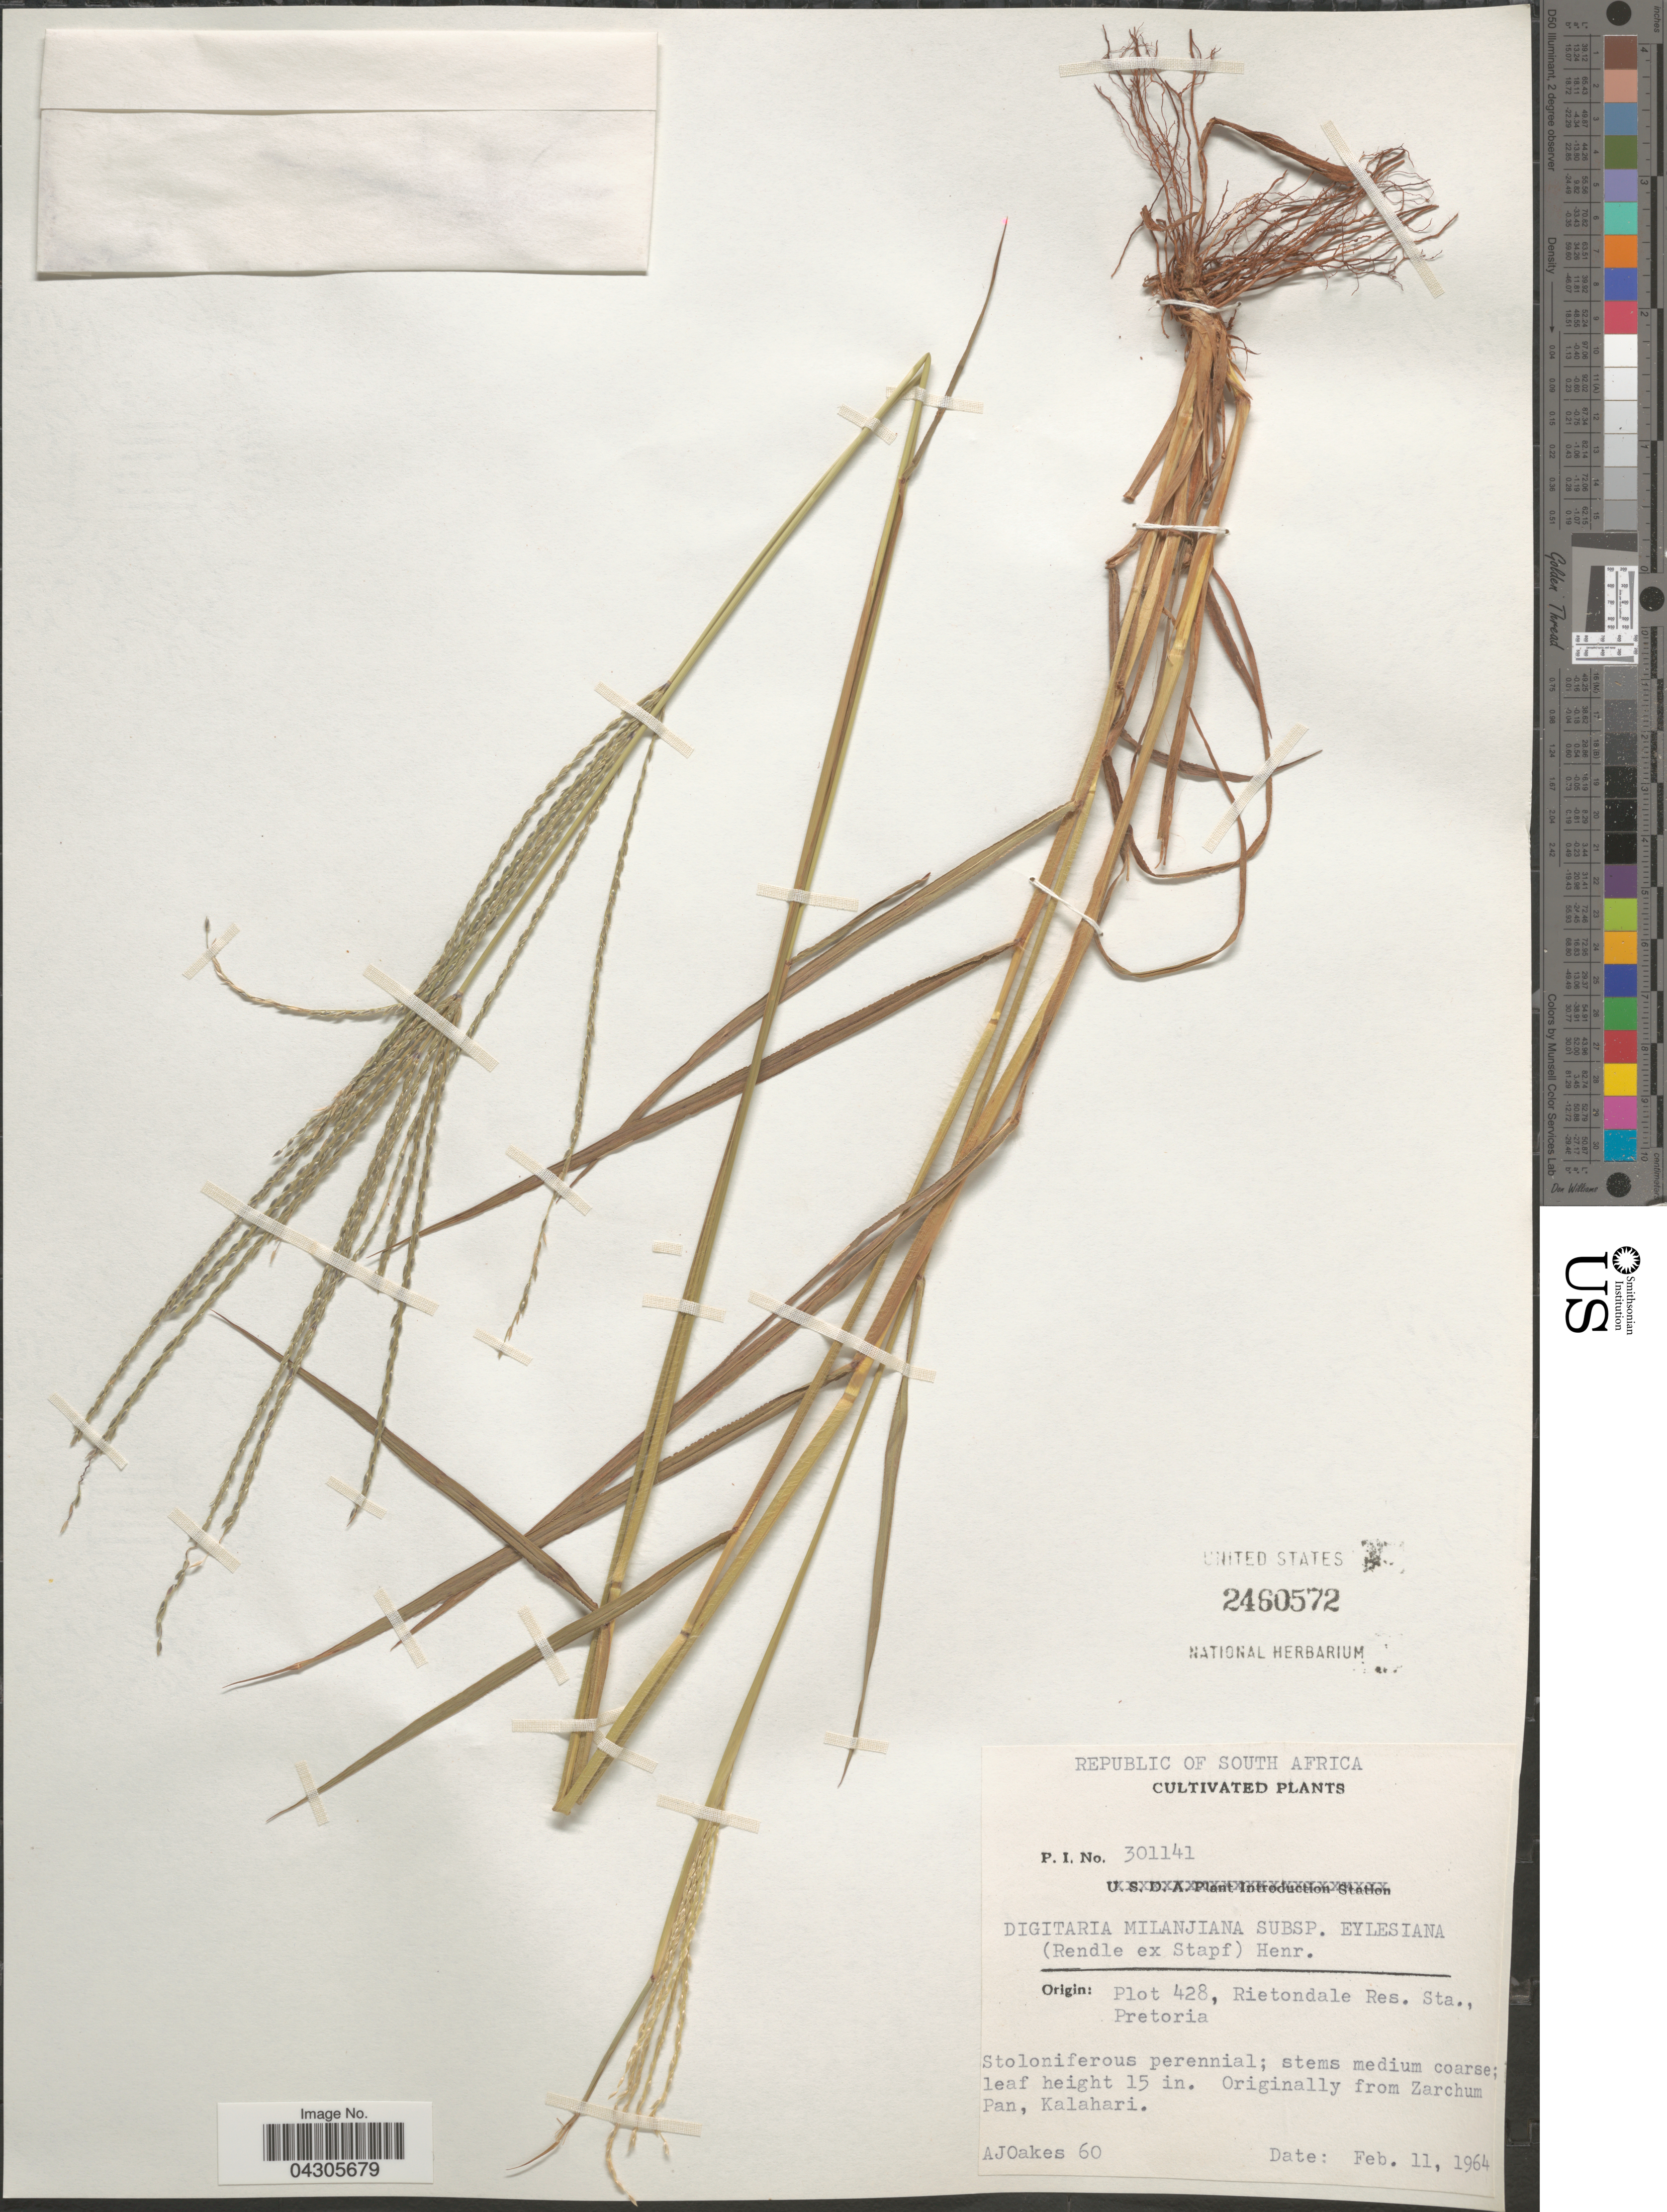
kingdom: Plantae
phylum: Tracheophyta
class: Liliopsida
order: Poales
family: Poaceae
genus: Digitaria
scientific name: Digitaria milanjiana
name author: (Rendle) Stapf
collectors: A. Oakes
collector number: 60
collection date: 1964-02-11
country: South Africa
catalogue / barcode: US 2460572